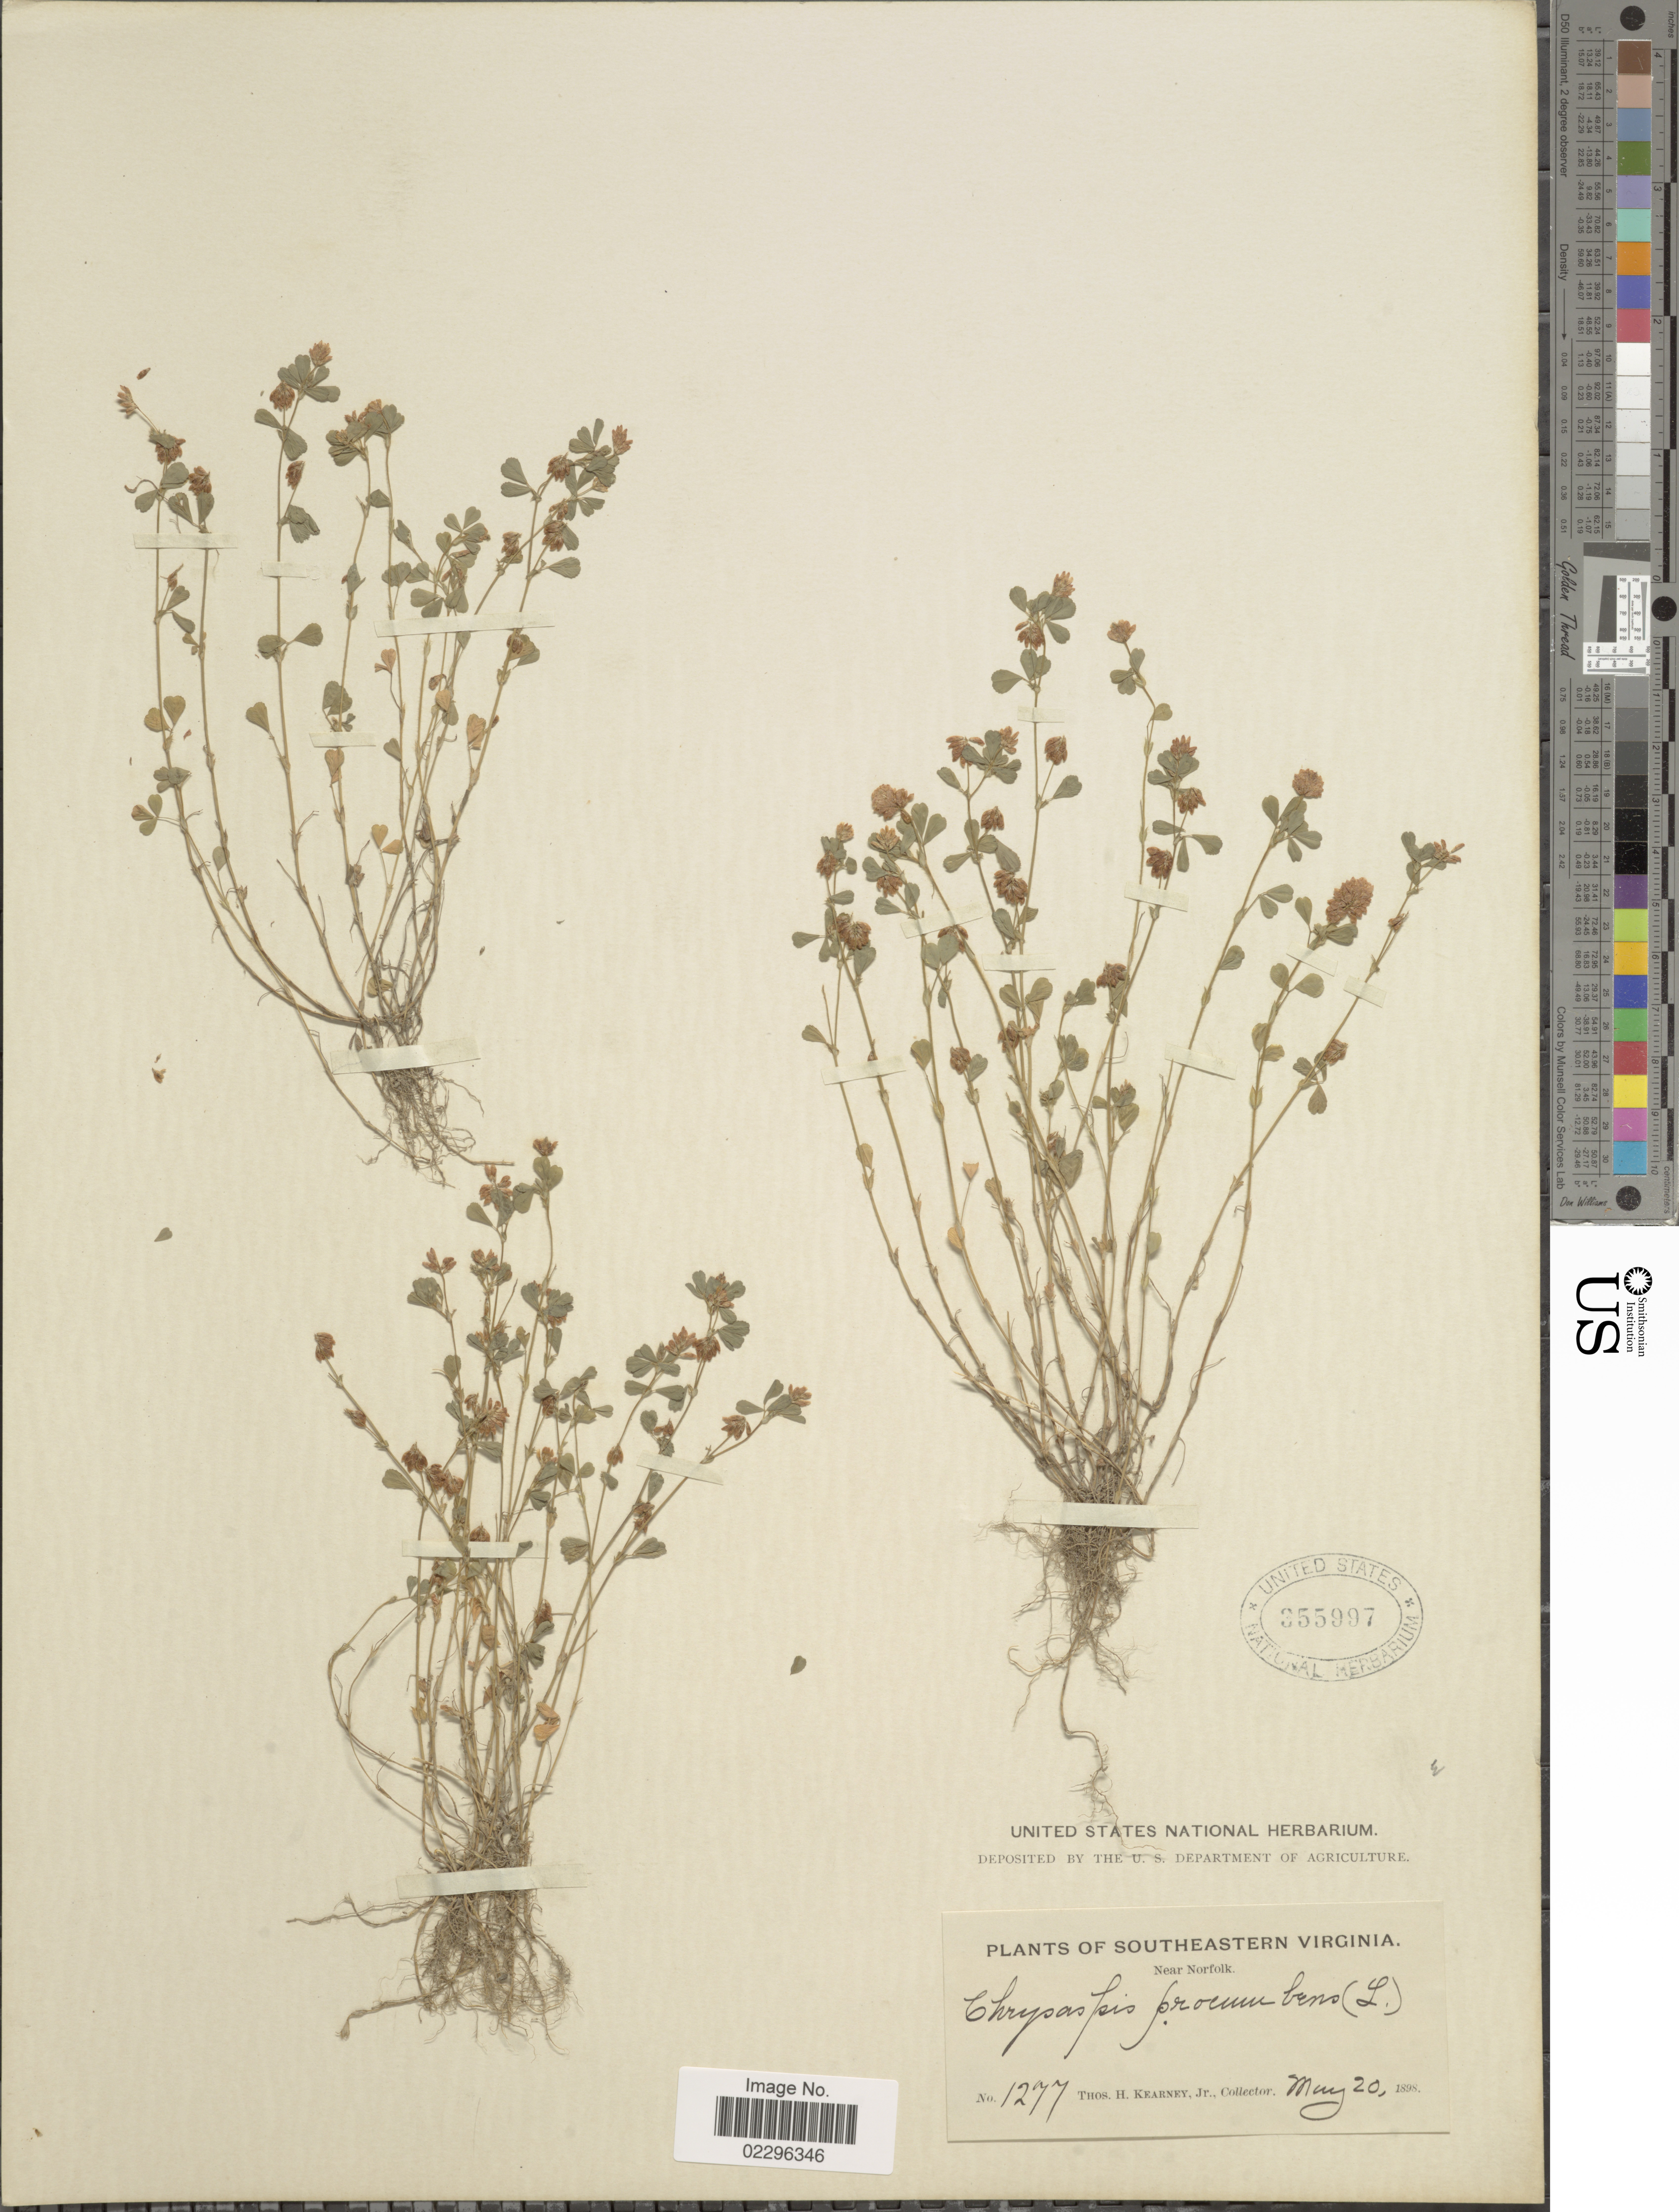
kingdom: Plantae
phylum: Tracheophyta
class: Magnoliopsida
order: Fabales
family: Fabaceae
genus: Trifolium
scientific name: Trifolium dubium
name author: Sibth.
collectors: T. H. Kearney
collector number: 1277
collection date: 1898-05-20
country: United States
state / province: Virginia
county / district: City of Norfolk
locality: Southeastern Virginia. Near Norfolk.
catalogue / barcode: US 355997